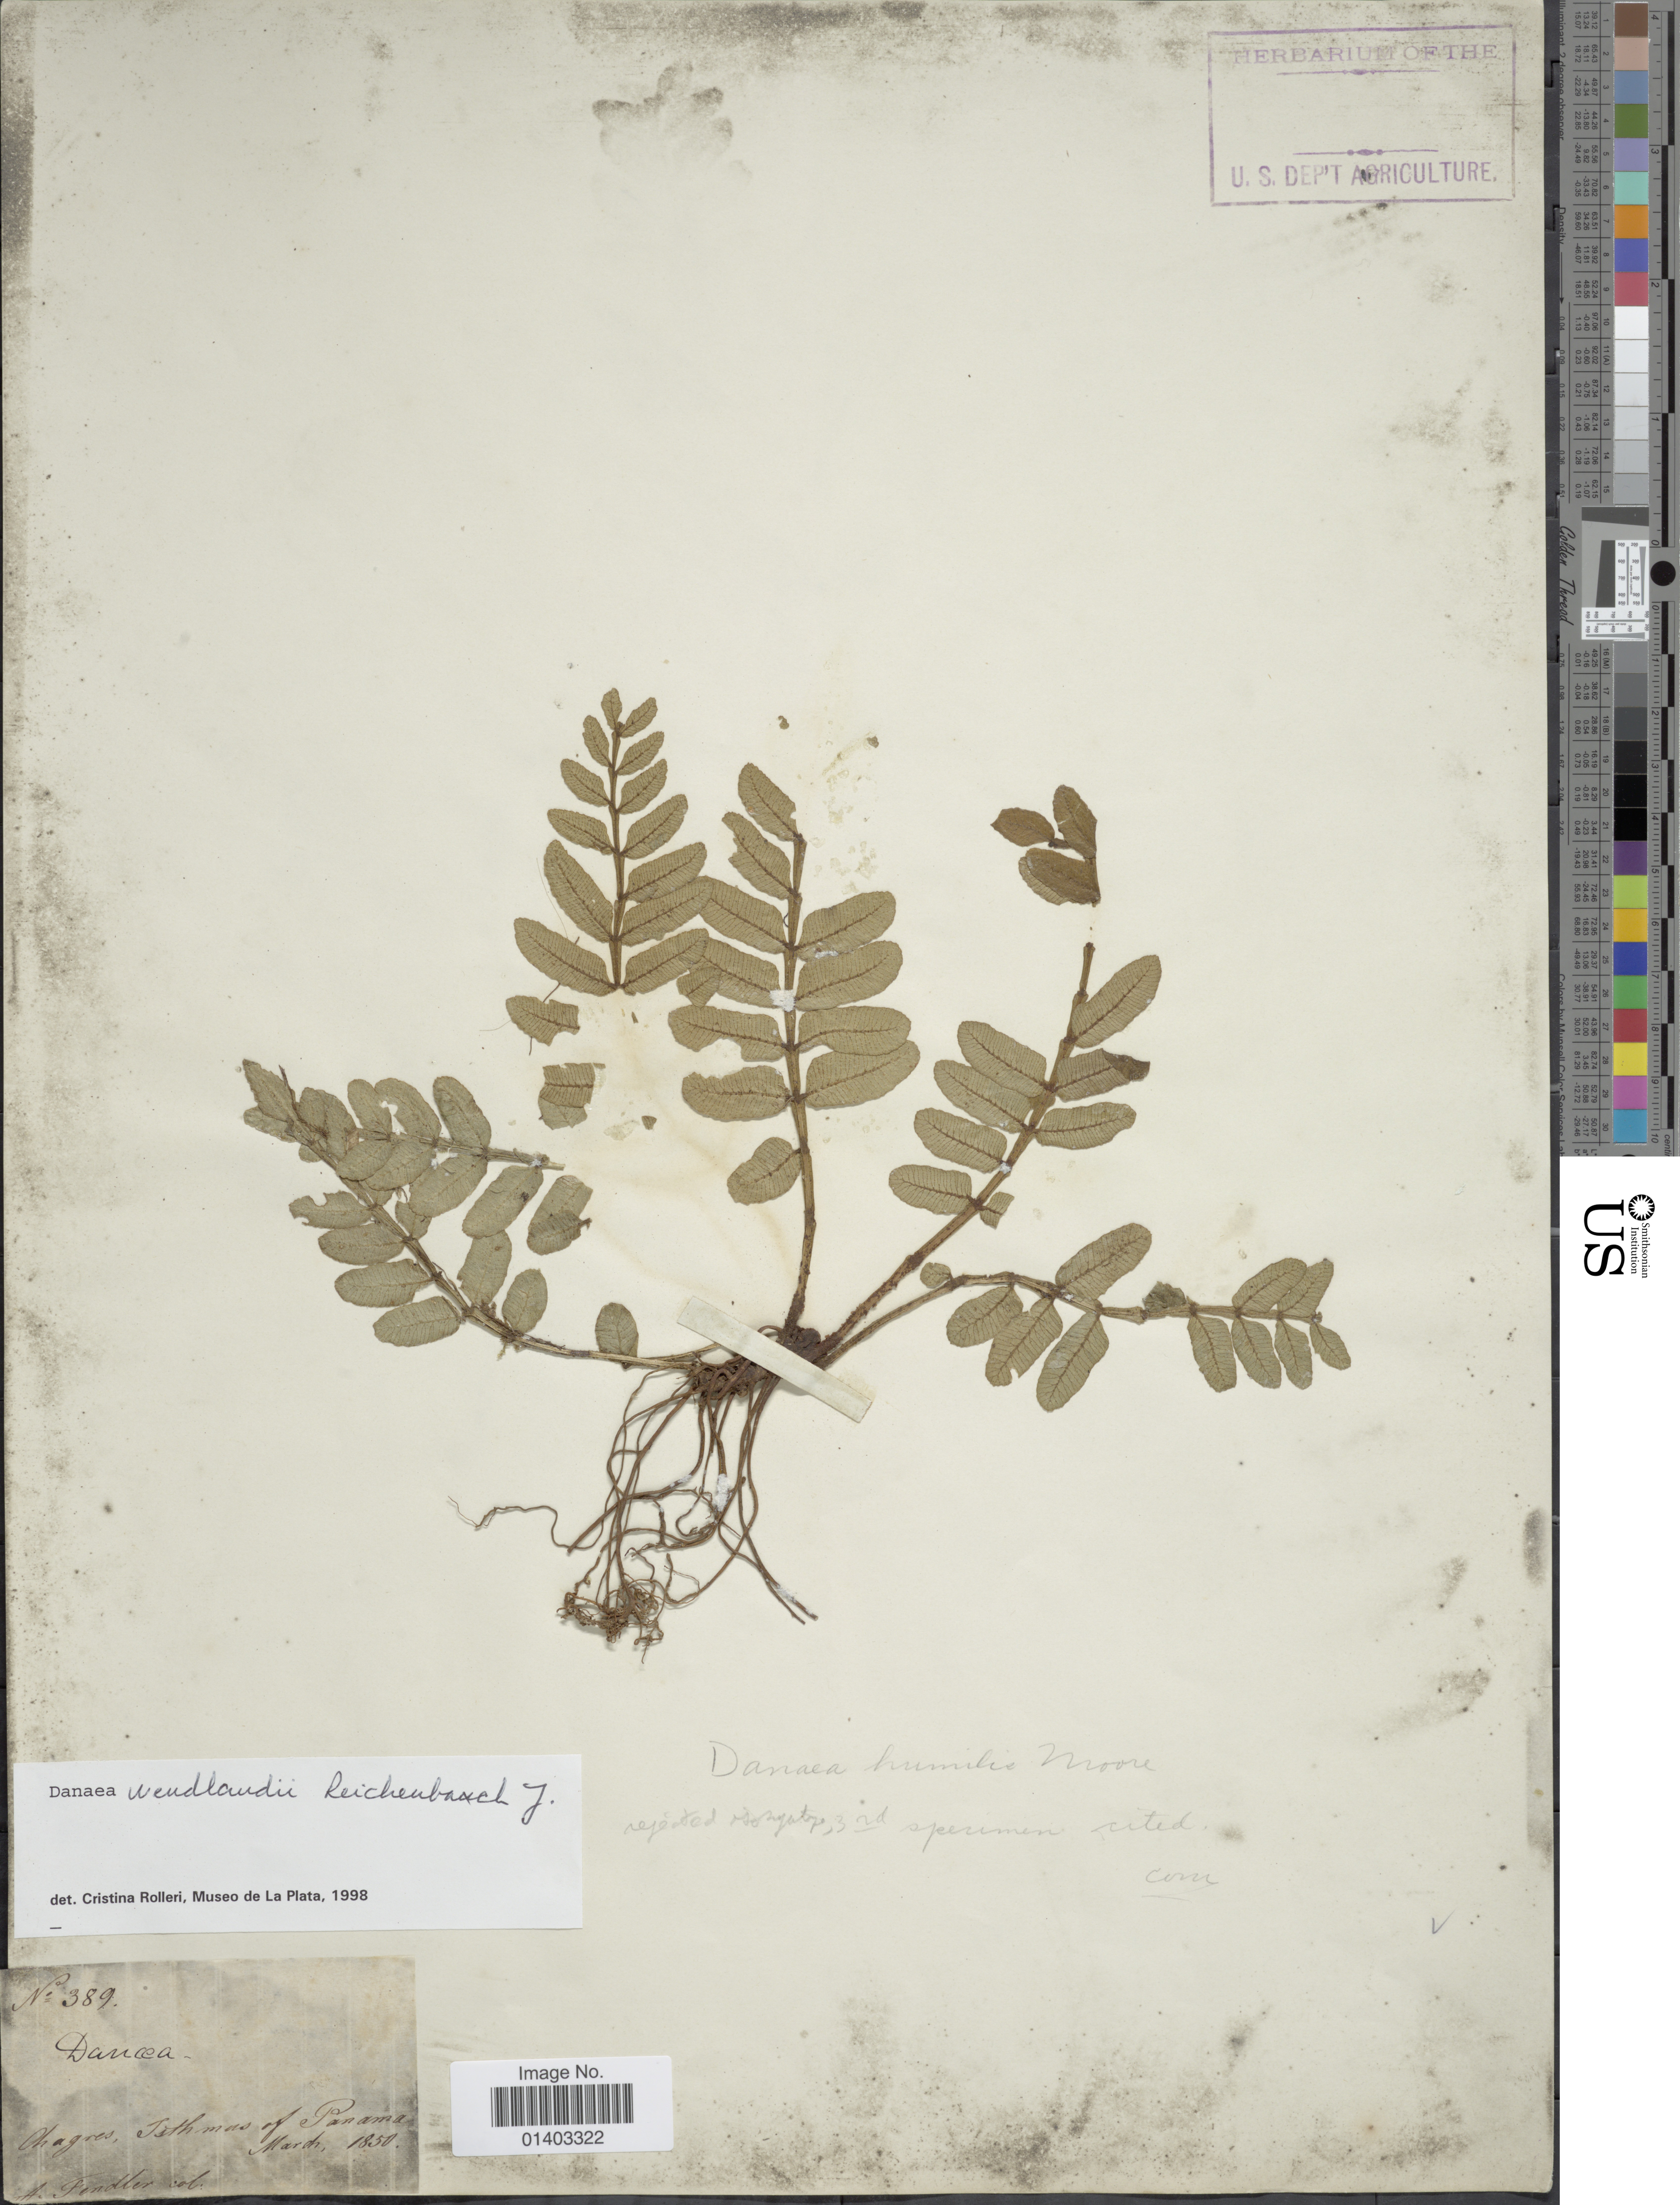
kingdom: Plantae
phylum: Tracheophyta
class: Polypodiopsida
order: Marattiales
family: Marattiaceae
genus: Danaea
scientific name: Danaea wendlandii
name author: Rchb. f.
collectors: A. Fendler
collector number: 389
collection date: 1850-03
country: Panama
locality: Chagres, Isthmus of Panama